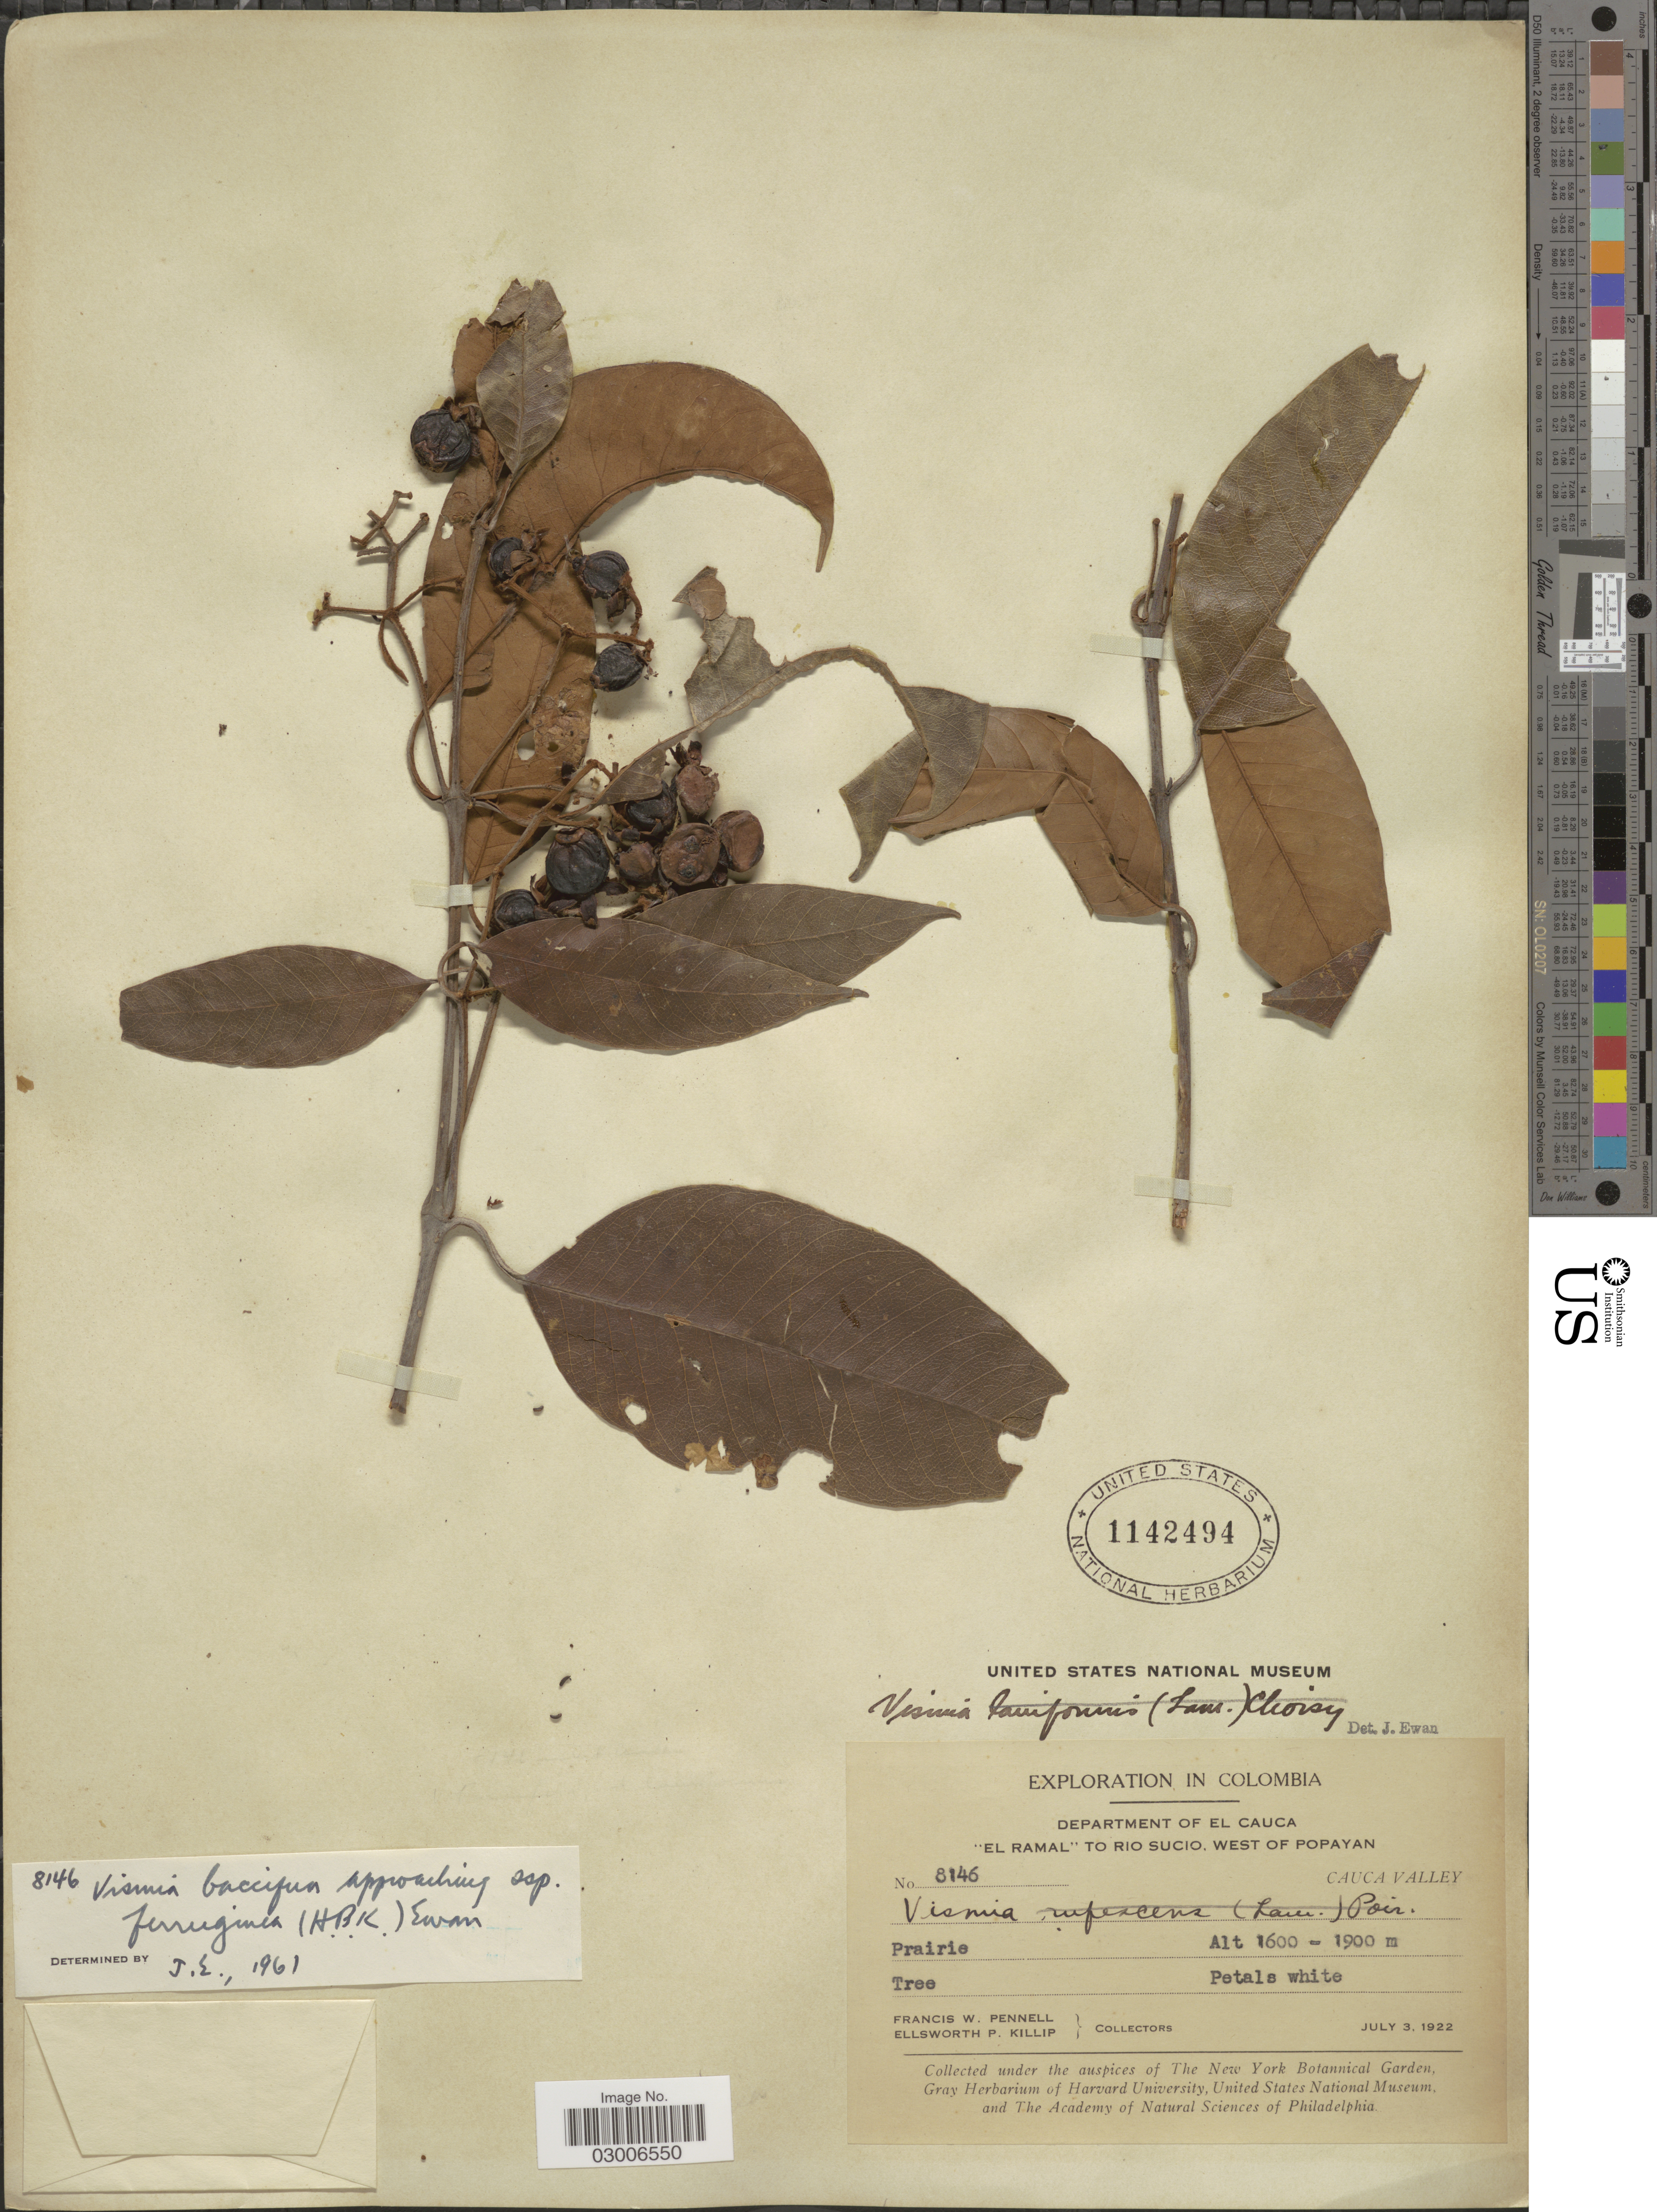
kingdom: Plantae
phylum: Tracheophyta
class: Magnoliopsida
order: Malpighiales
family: Hypericaceae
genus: Vismia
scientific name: Vismia baccifera subsp. ferruginea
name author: (Kunth) Ewan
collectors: F. W. Pennell & E. P. Killip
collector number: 8146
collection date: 1922-07-03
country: Colombia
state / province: Cauca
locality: Department of El Cauca, "El Ramal" to Rio Sucio, West of Popayan, Cauca Valley.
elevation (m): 1600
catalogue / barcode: US 1142494